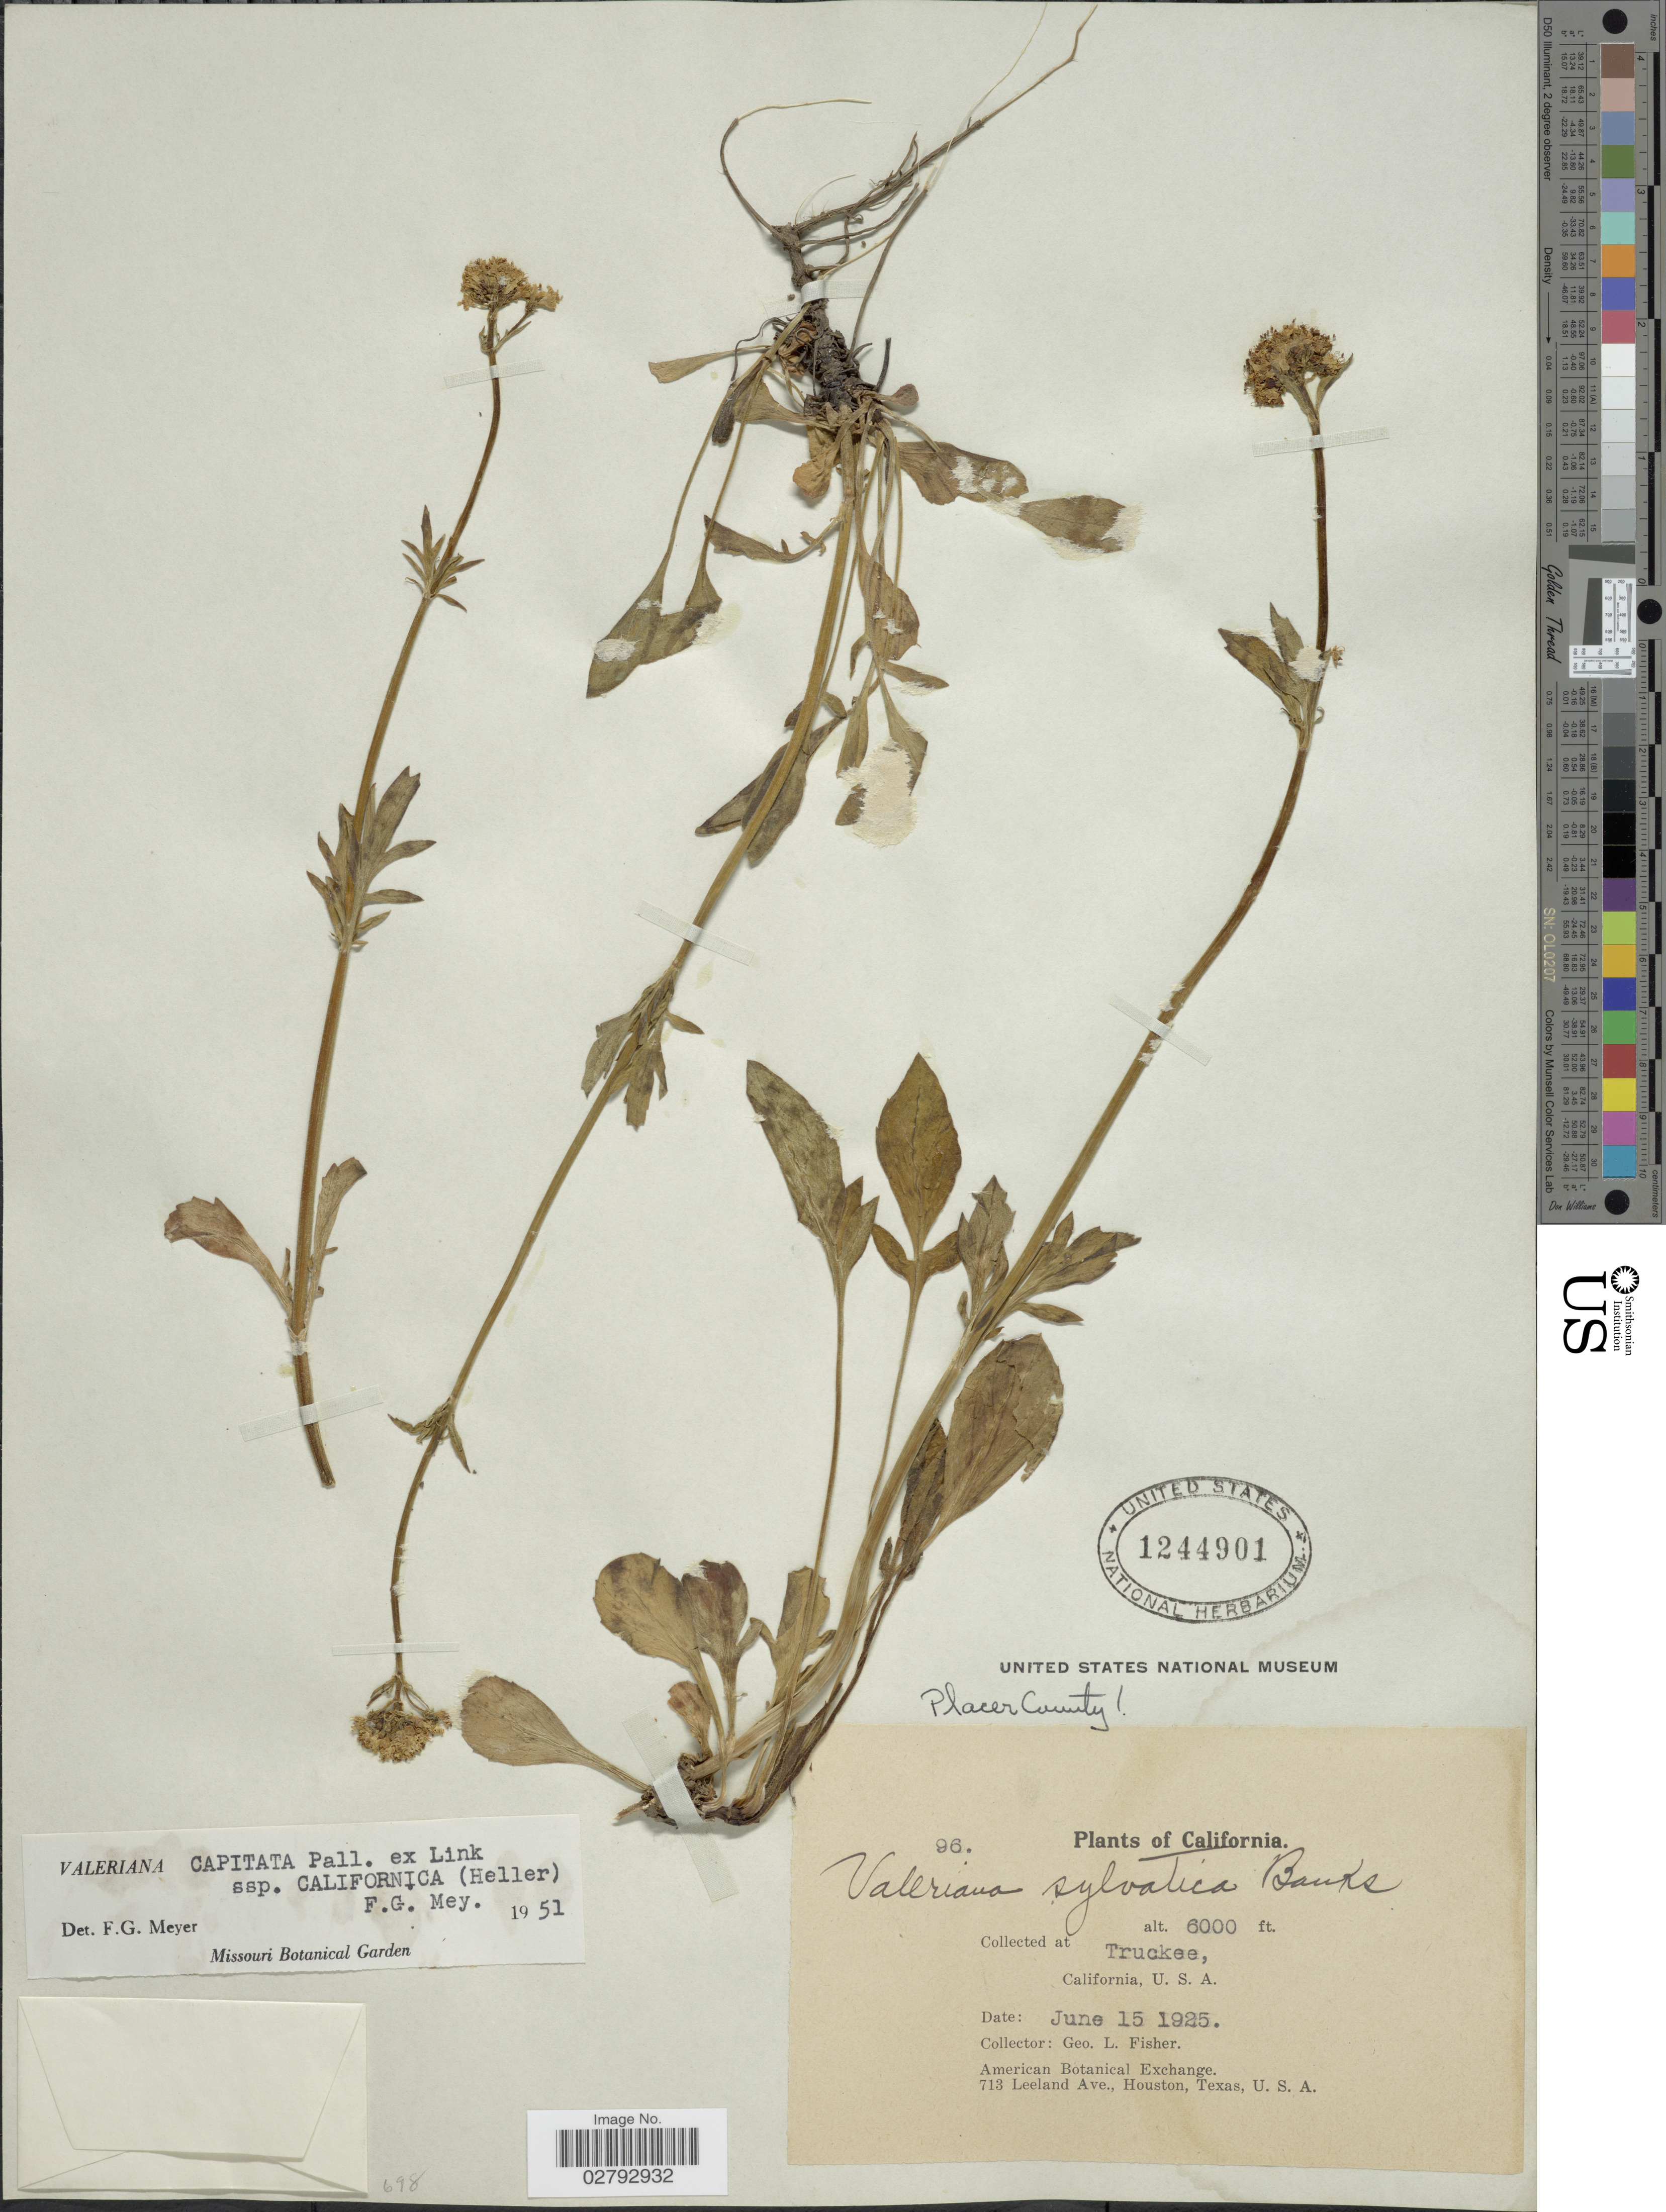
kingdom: Plantae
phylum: Tracheophyta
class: Magnoliopsida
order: Dipsacales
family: Caprifoliaceae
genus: Valeriana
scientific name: Valeriana capitata subsp. californica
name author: (A. Heller) F.G. Mey.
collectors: G. L. Fisher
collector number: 96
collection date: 1925-06-15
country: United States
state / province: California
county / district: Placer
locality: Truckee. Placer County.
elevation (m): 1829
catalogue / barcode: US 1244901